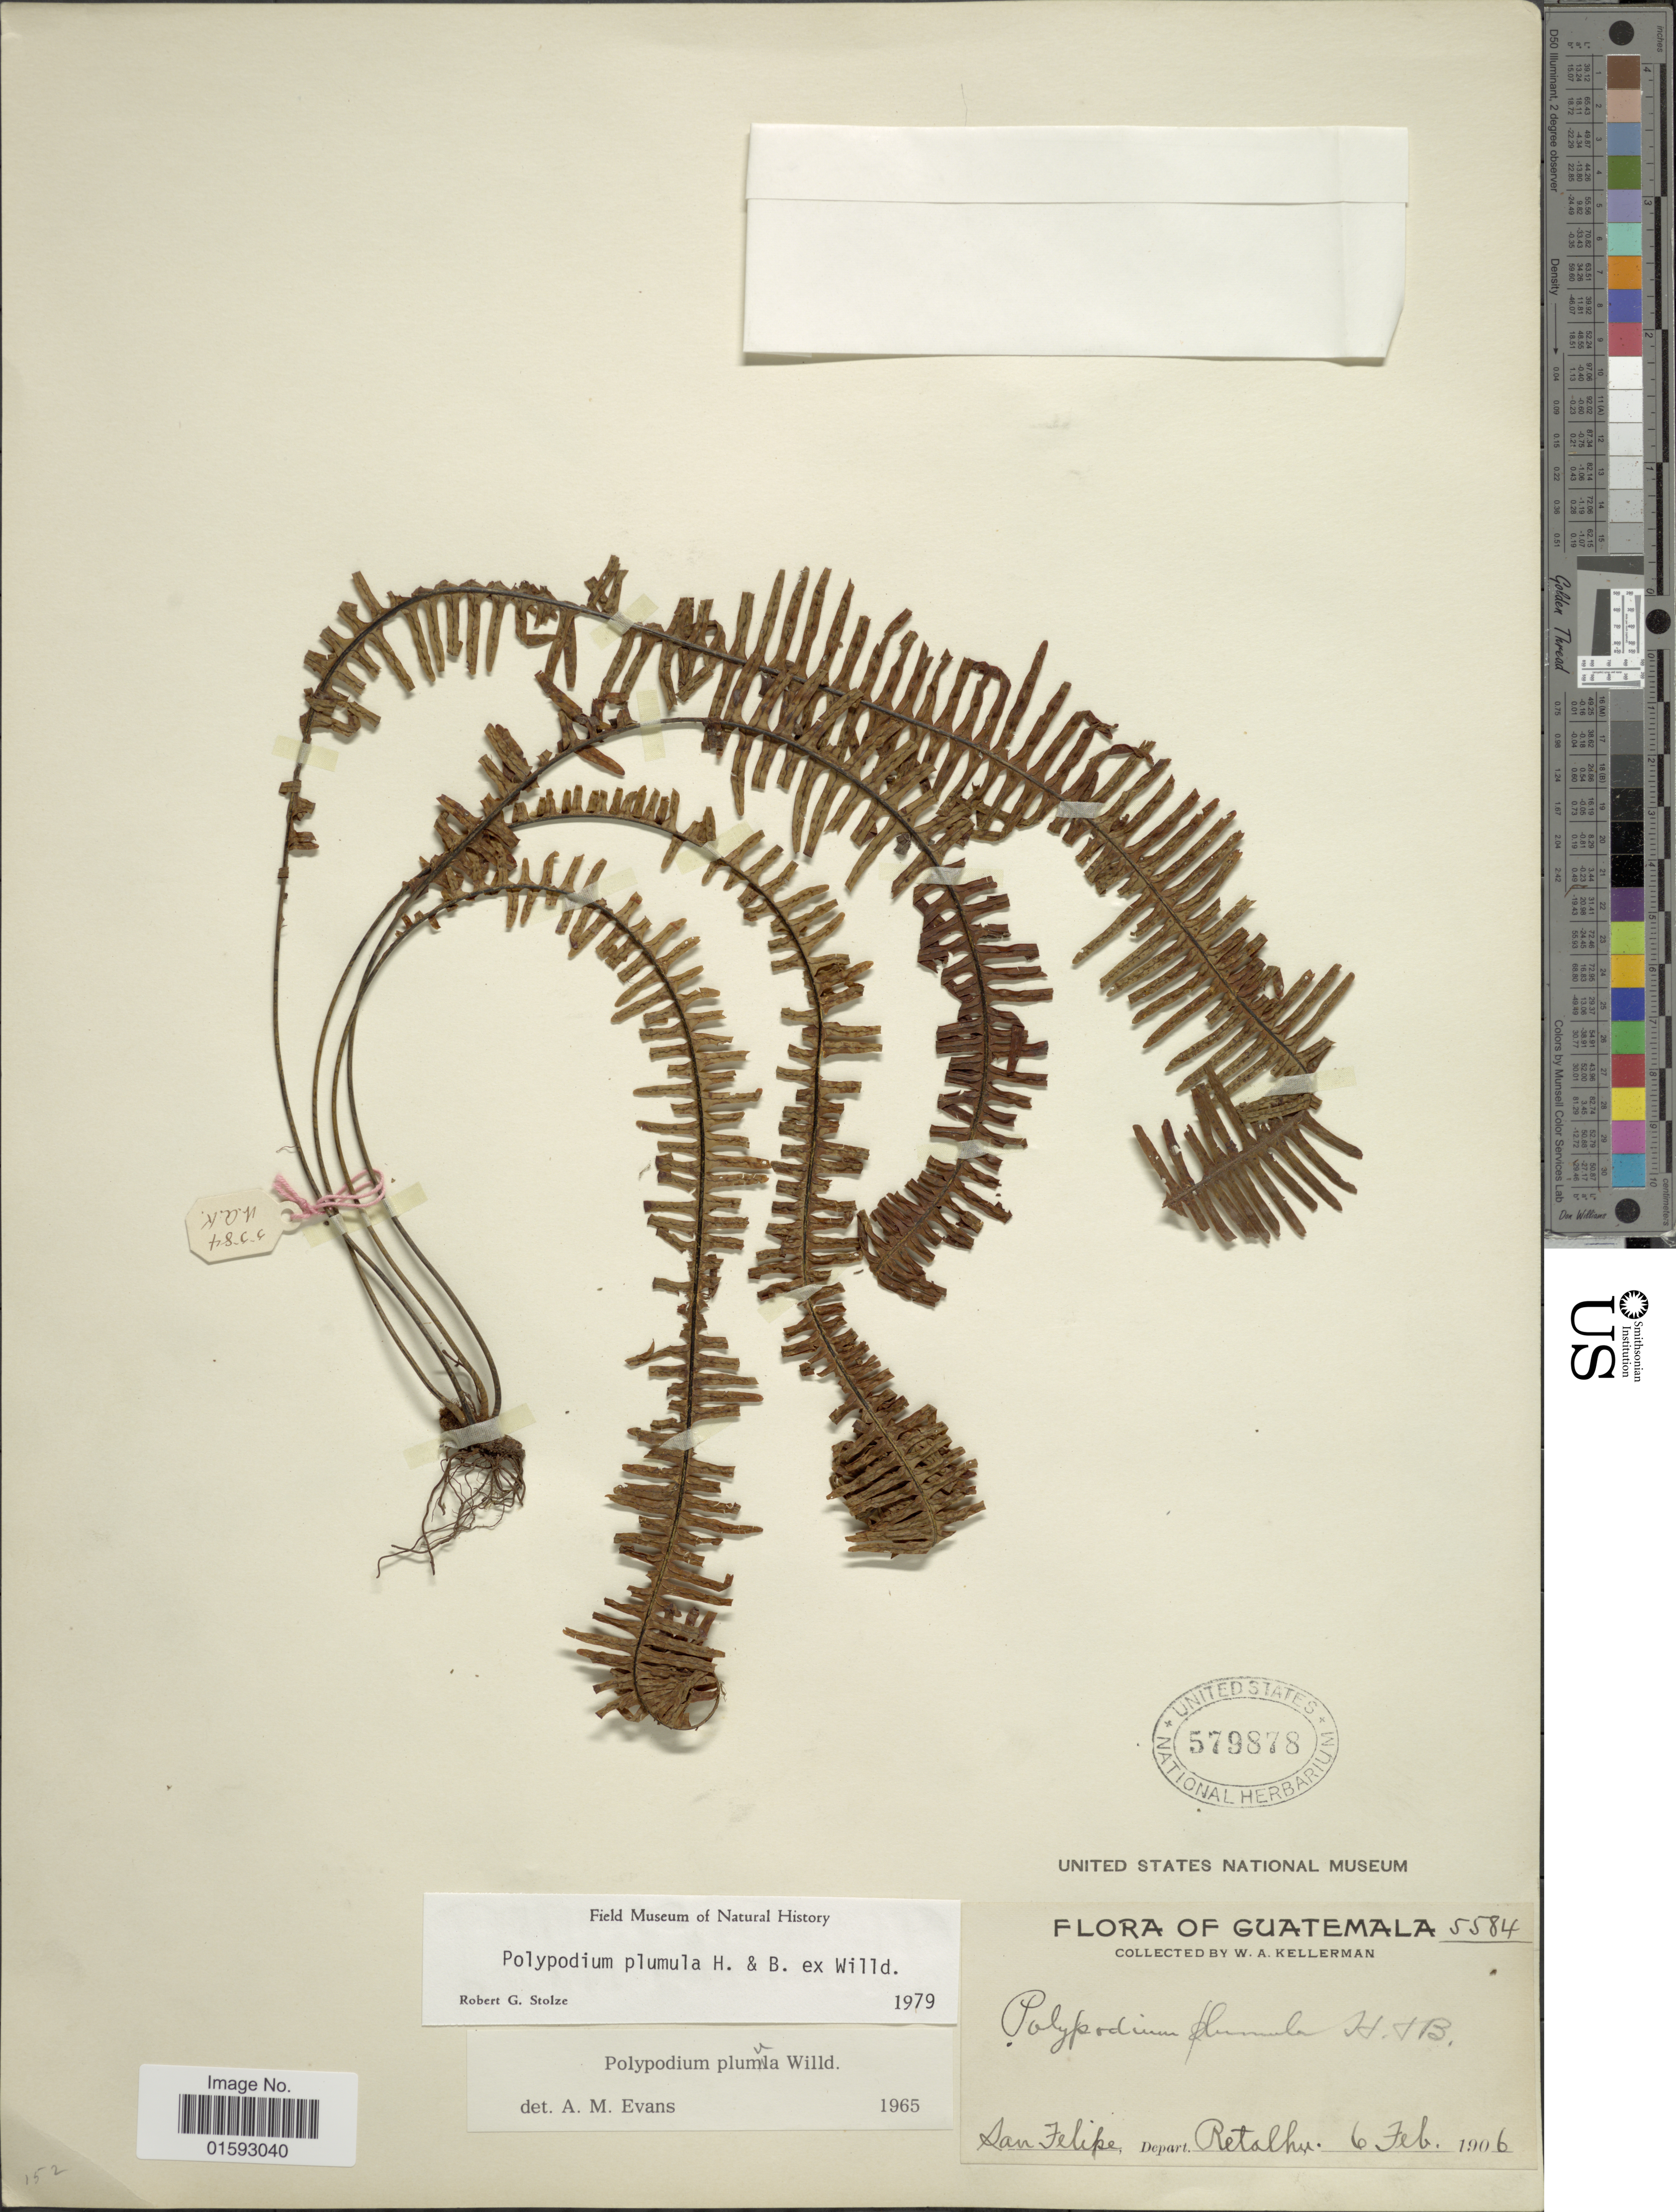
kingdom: Plantae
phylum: Tracheophyta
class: Polypodiopsida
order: Polypodiales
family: Polypodiaceae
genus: Pecluma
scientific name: Pecluma plumula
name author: (Humb. & Bonpl. ex Willd.) M.G. Price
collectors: W. Kellerman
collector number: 5584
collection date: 1906-02-06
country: Guatemala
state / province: Retalhuleu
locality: San Felipe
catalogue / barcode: US 579878